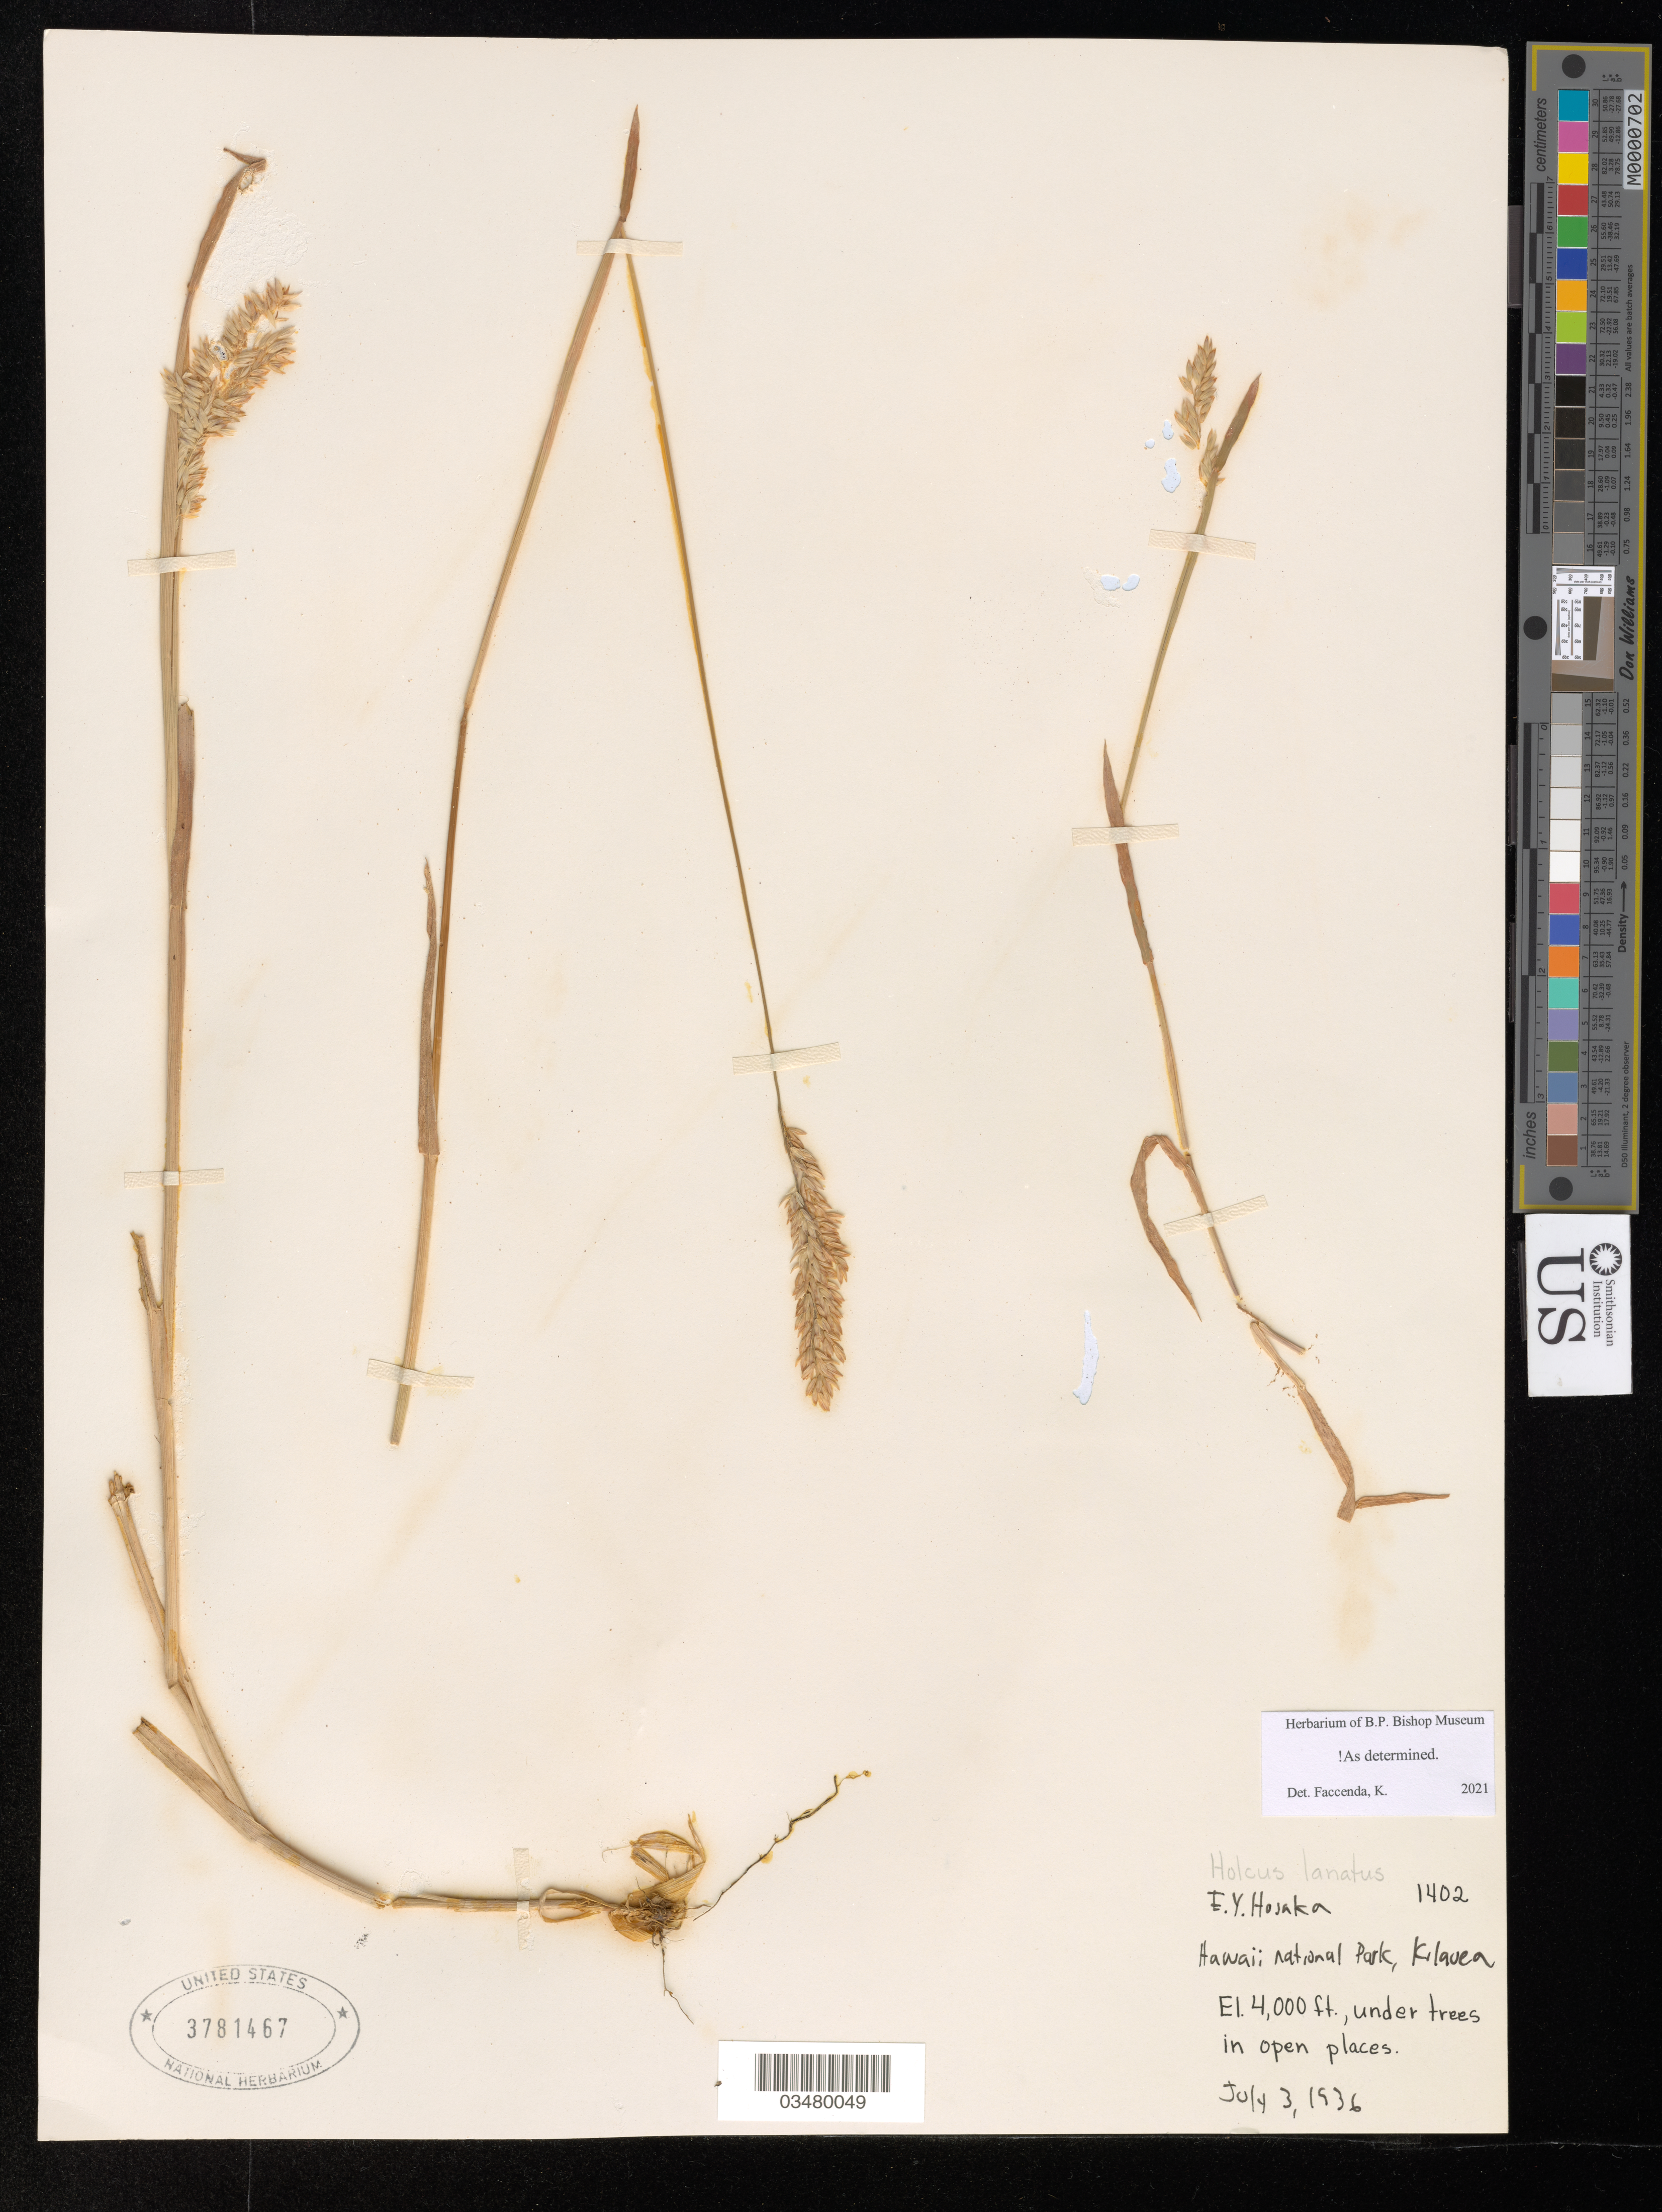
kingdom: Plantae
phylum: Tracheophyta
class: Liliopsida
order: Poales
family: Poaceae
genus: Holcus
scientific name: Holcus lanatus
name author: L.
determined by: Faccenda, K.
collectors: E. Y. Hosaka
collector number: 1402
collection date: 1936-07-03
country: United States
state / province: Hawaii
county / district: Hawaii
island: Hawaii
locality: Kilauea, Hawaii National Park.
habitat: Open places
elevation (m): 1219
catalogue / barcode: US 3781467